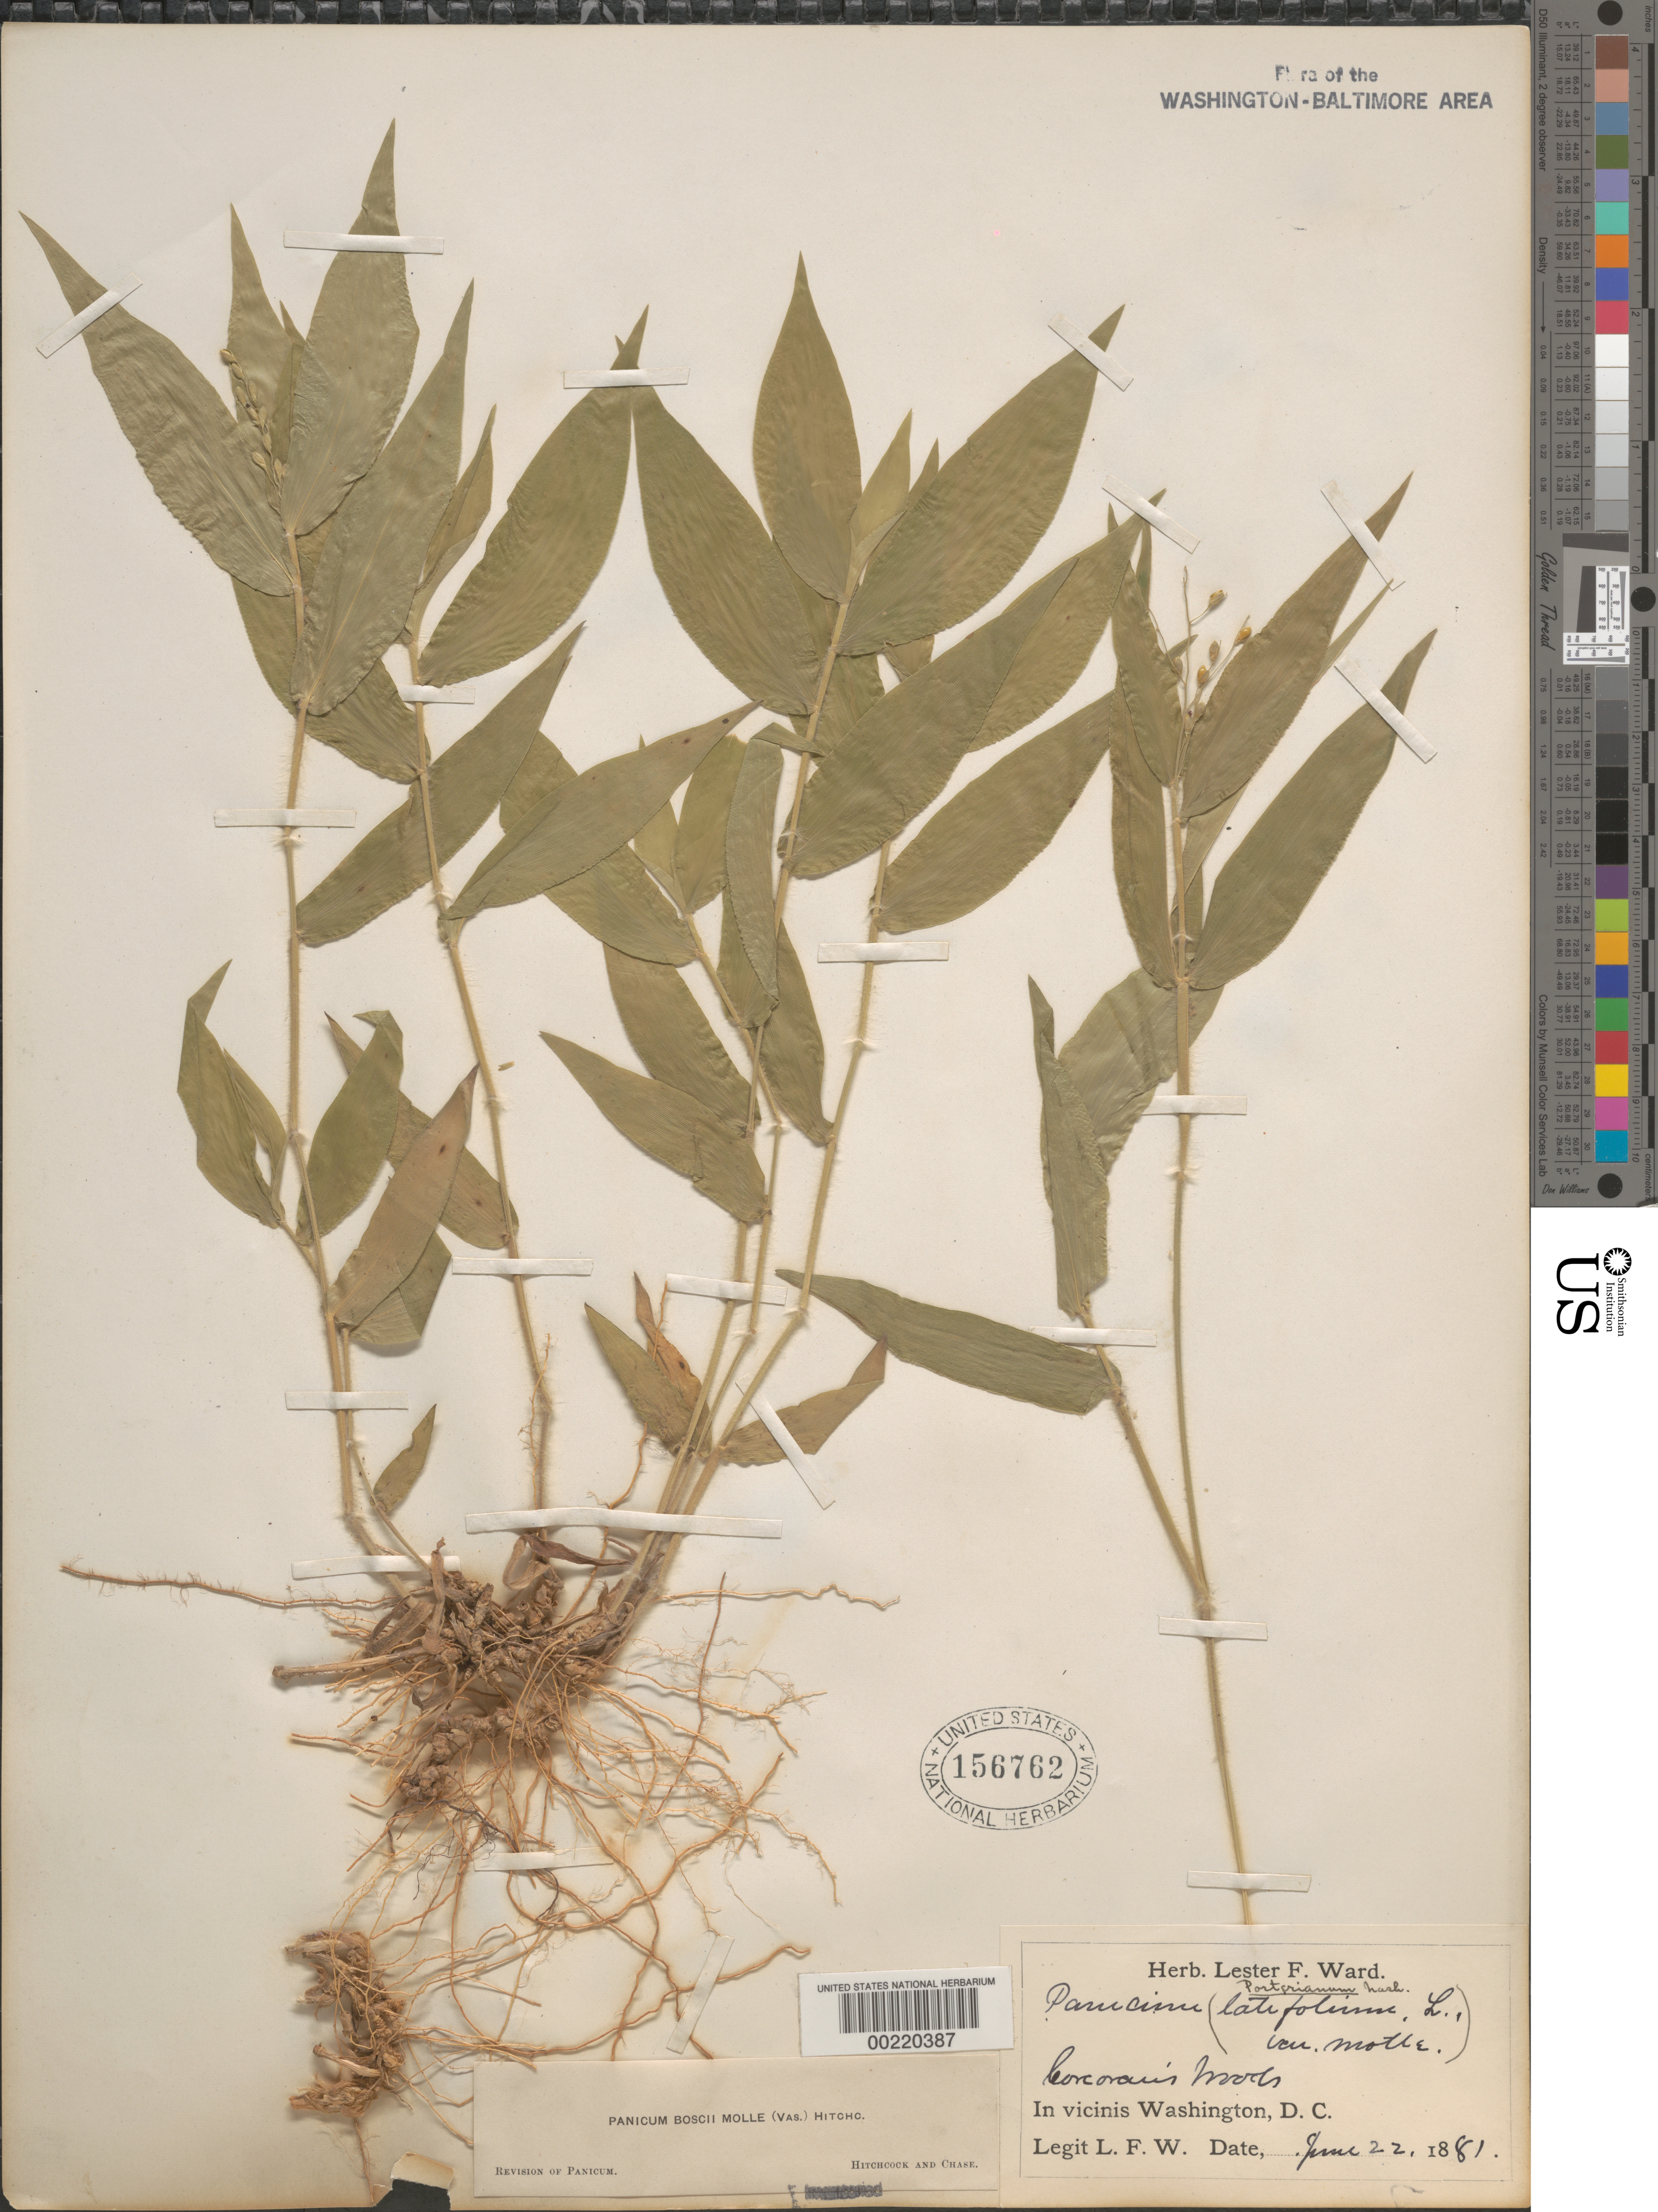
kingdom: Plantae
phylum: Tracheophyta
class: Liliopsida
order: Poales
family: Poaceae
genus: Dichanthelium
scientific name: Dichanthelium boscii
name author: (Poir.) Gould & C.A. Clark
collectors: L. F. Ward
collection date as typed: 22 Jun 1881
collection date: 1881-06-22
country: United States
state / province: District of Columbia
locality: Corcorain Woods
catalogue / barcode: US 156762